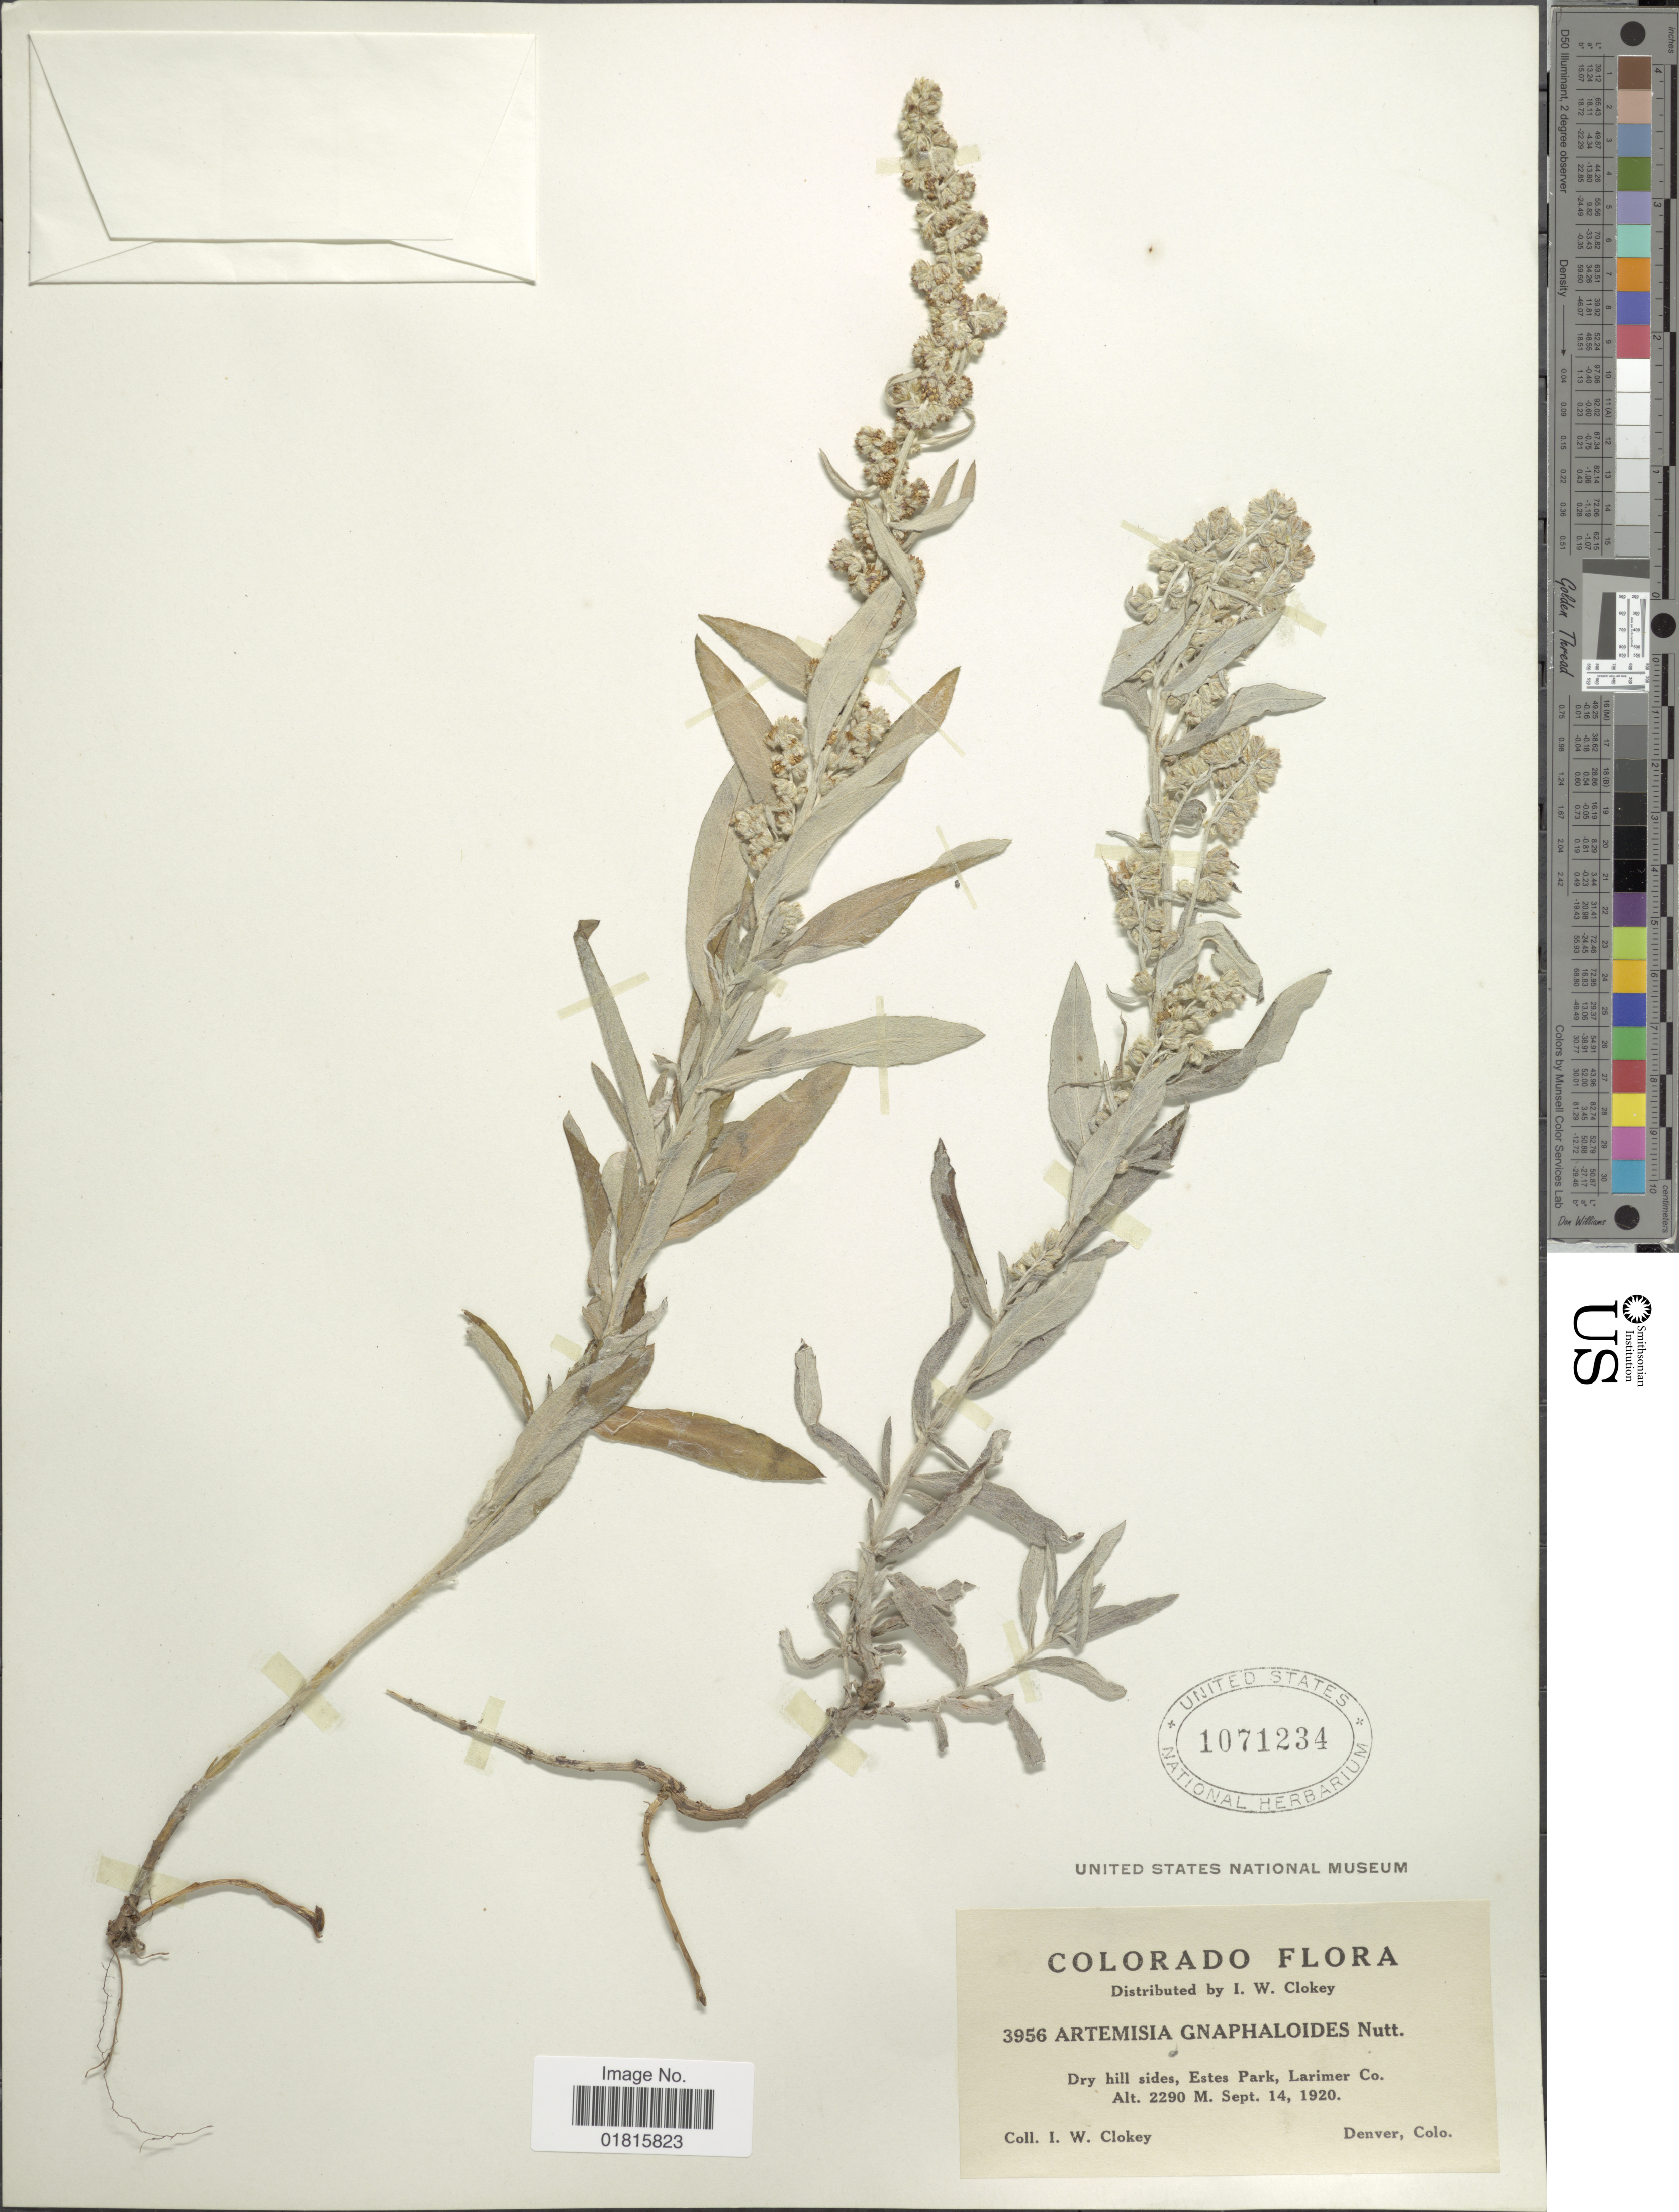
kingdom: Plantae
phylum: Tracheophyta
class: Magnoliopsida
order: Asterales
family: Asteraceae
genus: Artemisia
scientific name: Artemisia gnaphaloides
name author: Nutt.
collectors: I. W. Clokey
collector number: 3956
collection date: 1920-09-14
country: United States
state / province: Colorado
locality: Dry hill sides, Estes Park, Larimer Co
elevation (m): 2290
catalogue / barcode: US 1071234